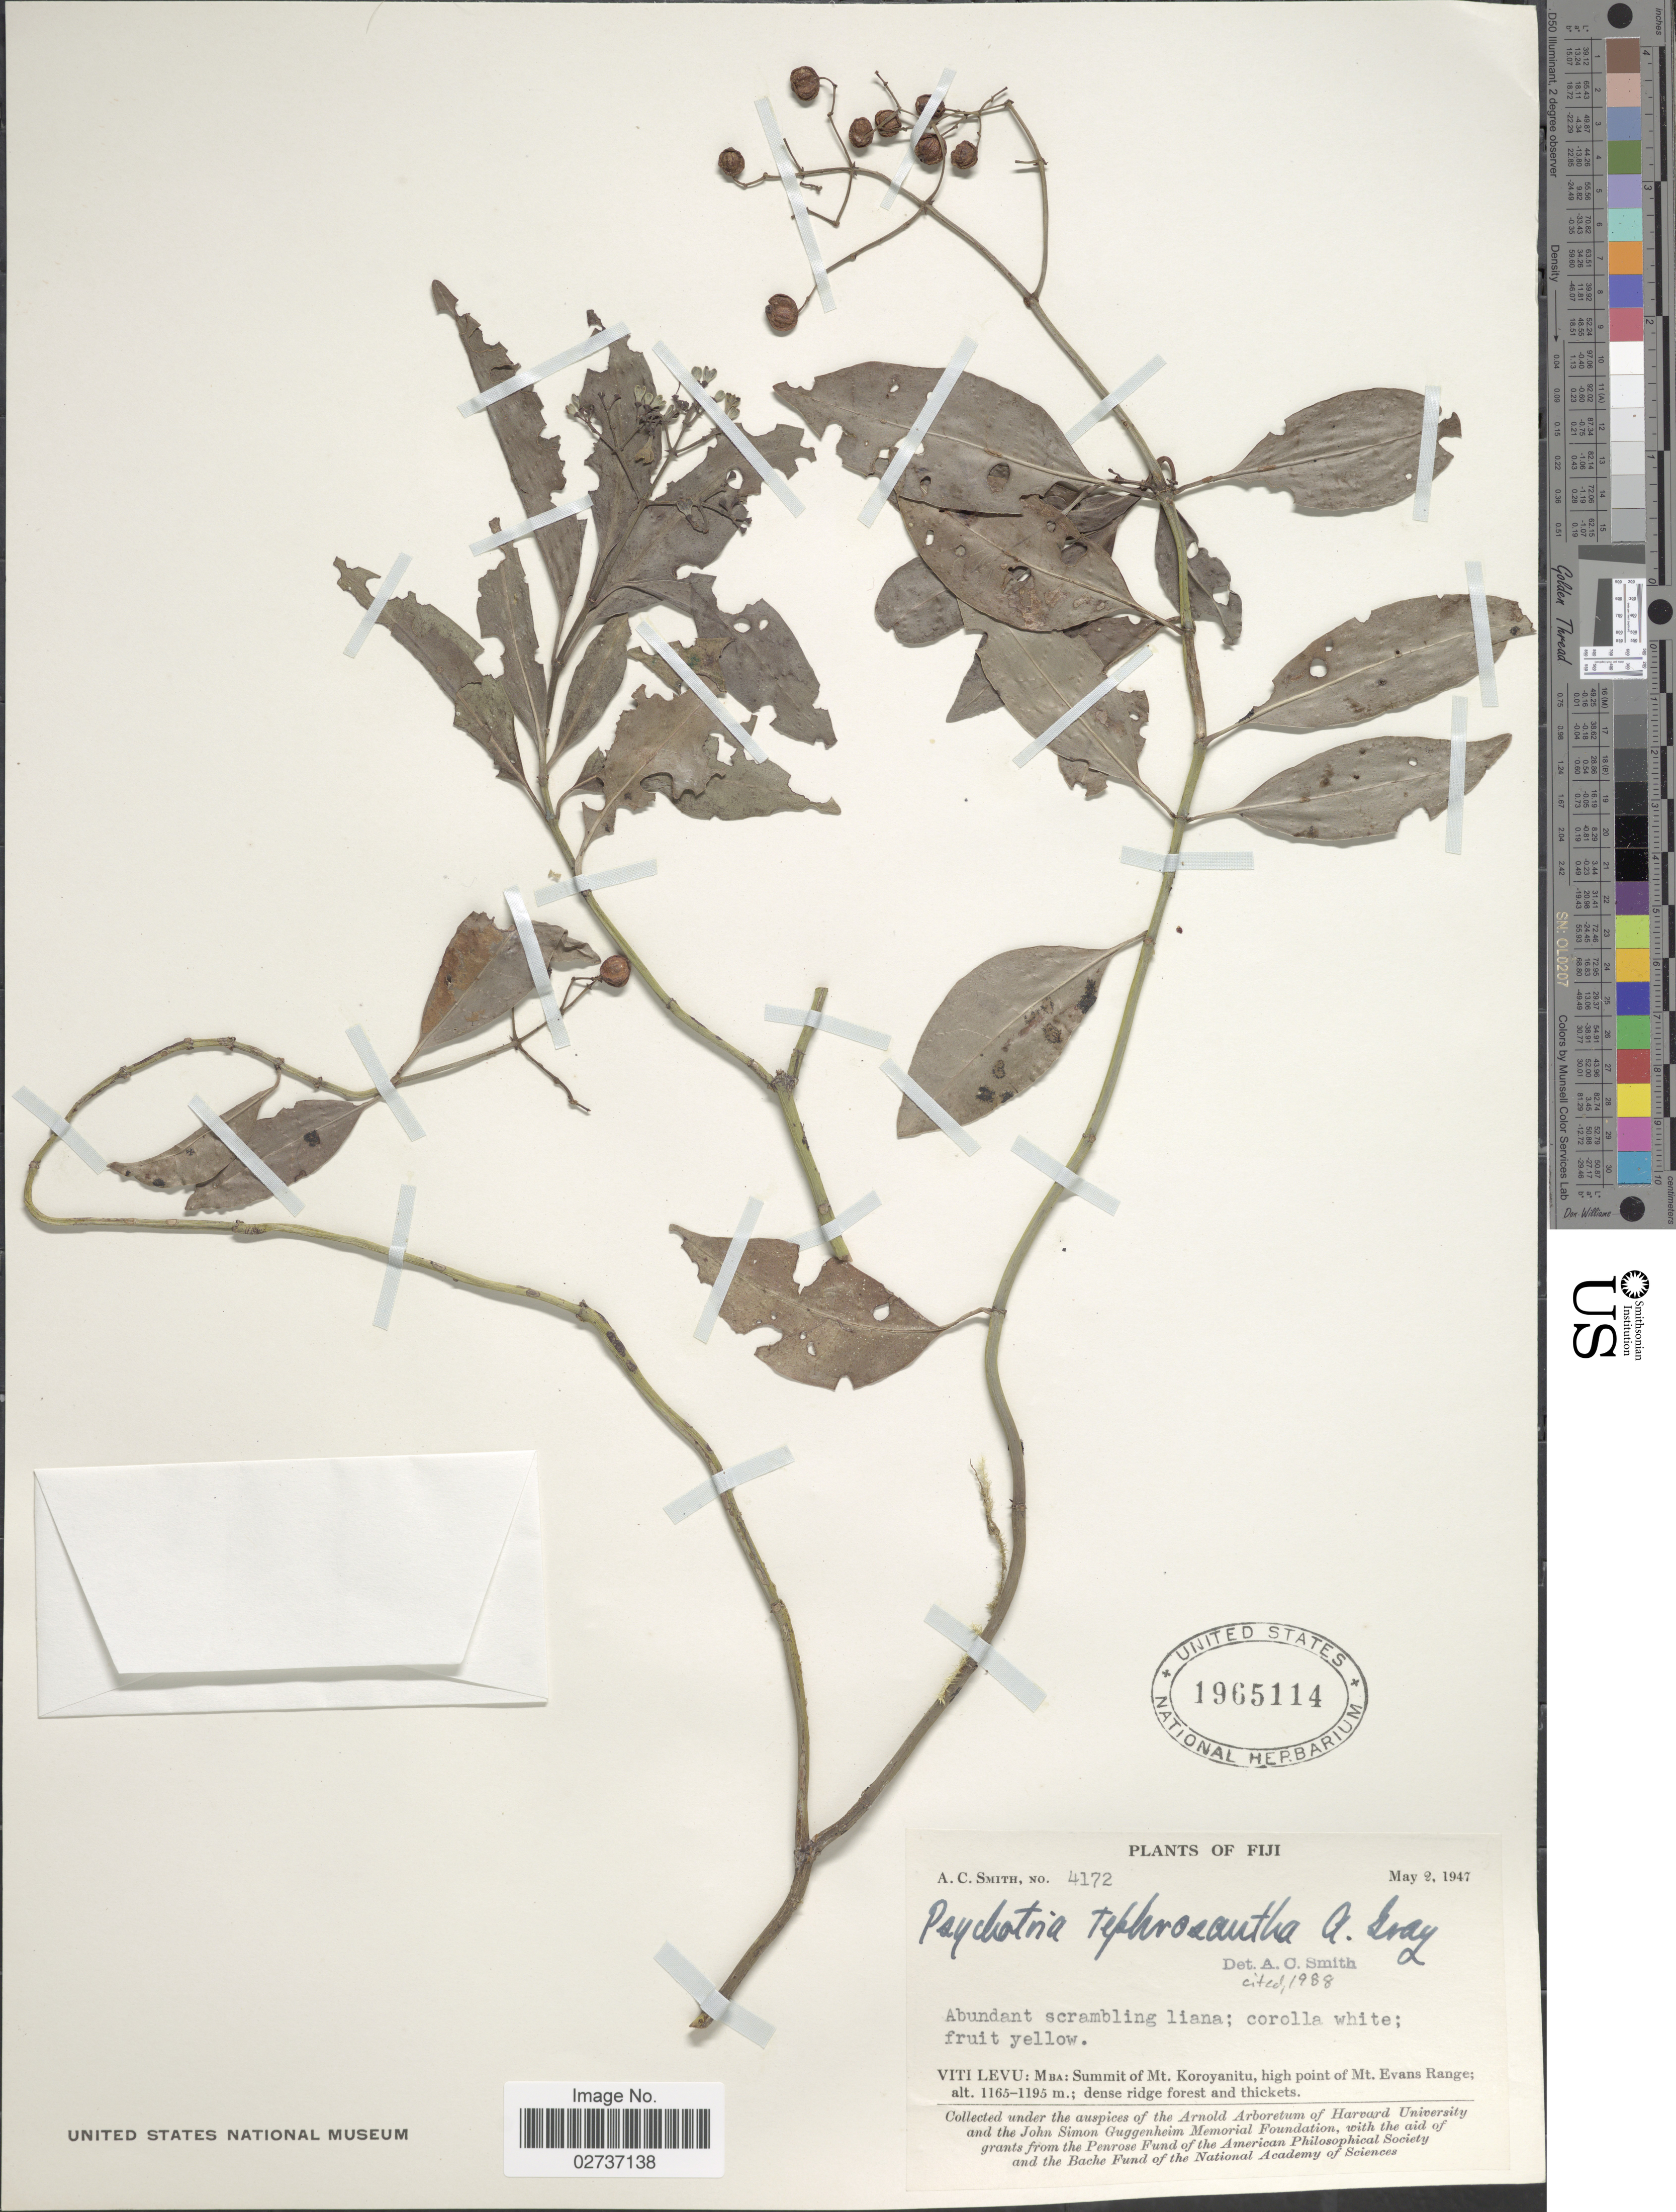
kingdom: Plantae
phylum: Tracheophyta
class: Magnoliopsida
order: Gentianales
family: Rubiaceae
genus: Psychotria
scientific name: Psychotria tephrosantha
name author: A. Gray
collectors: A. C. Smith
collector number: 4172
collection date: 1947-05-02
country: Fiji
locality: Viti Levu: Mba: Summit of Mt. Koroyanitu, high point of Mt. Evans Range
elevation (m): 1165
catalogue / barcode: US 1965114